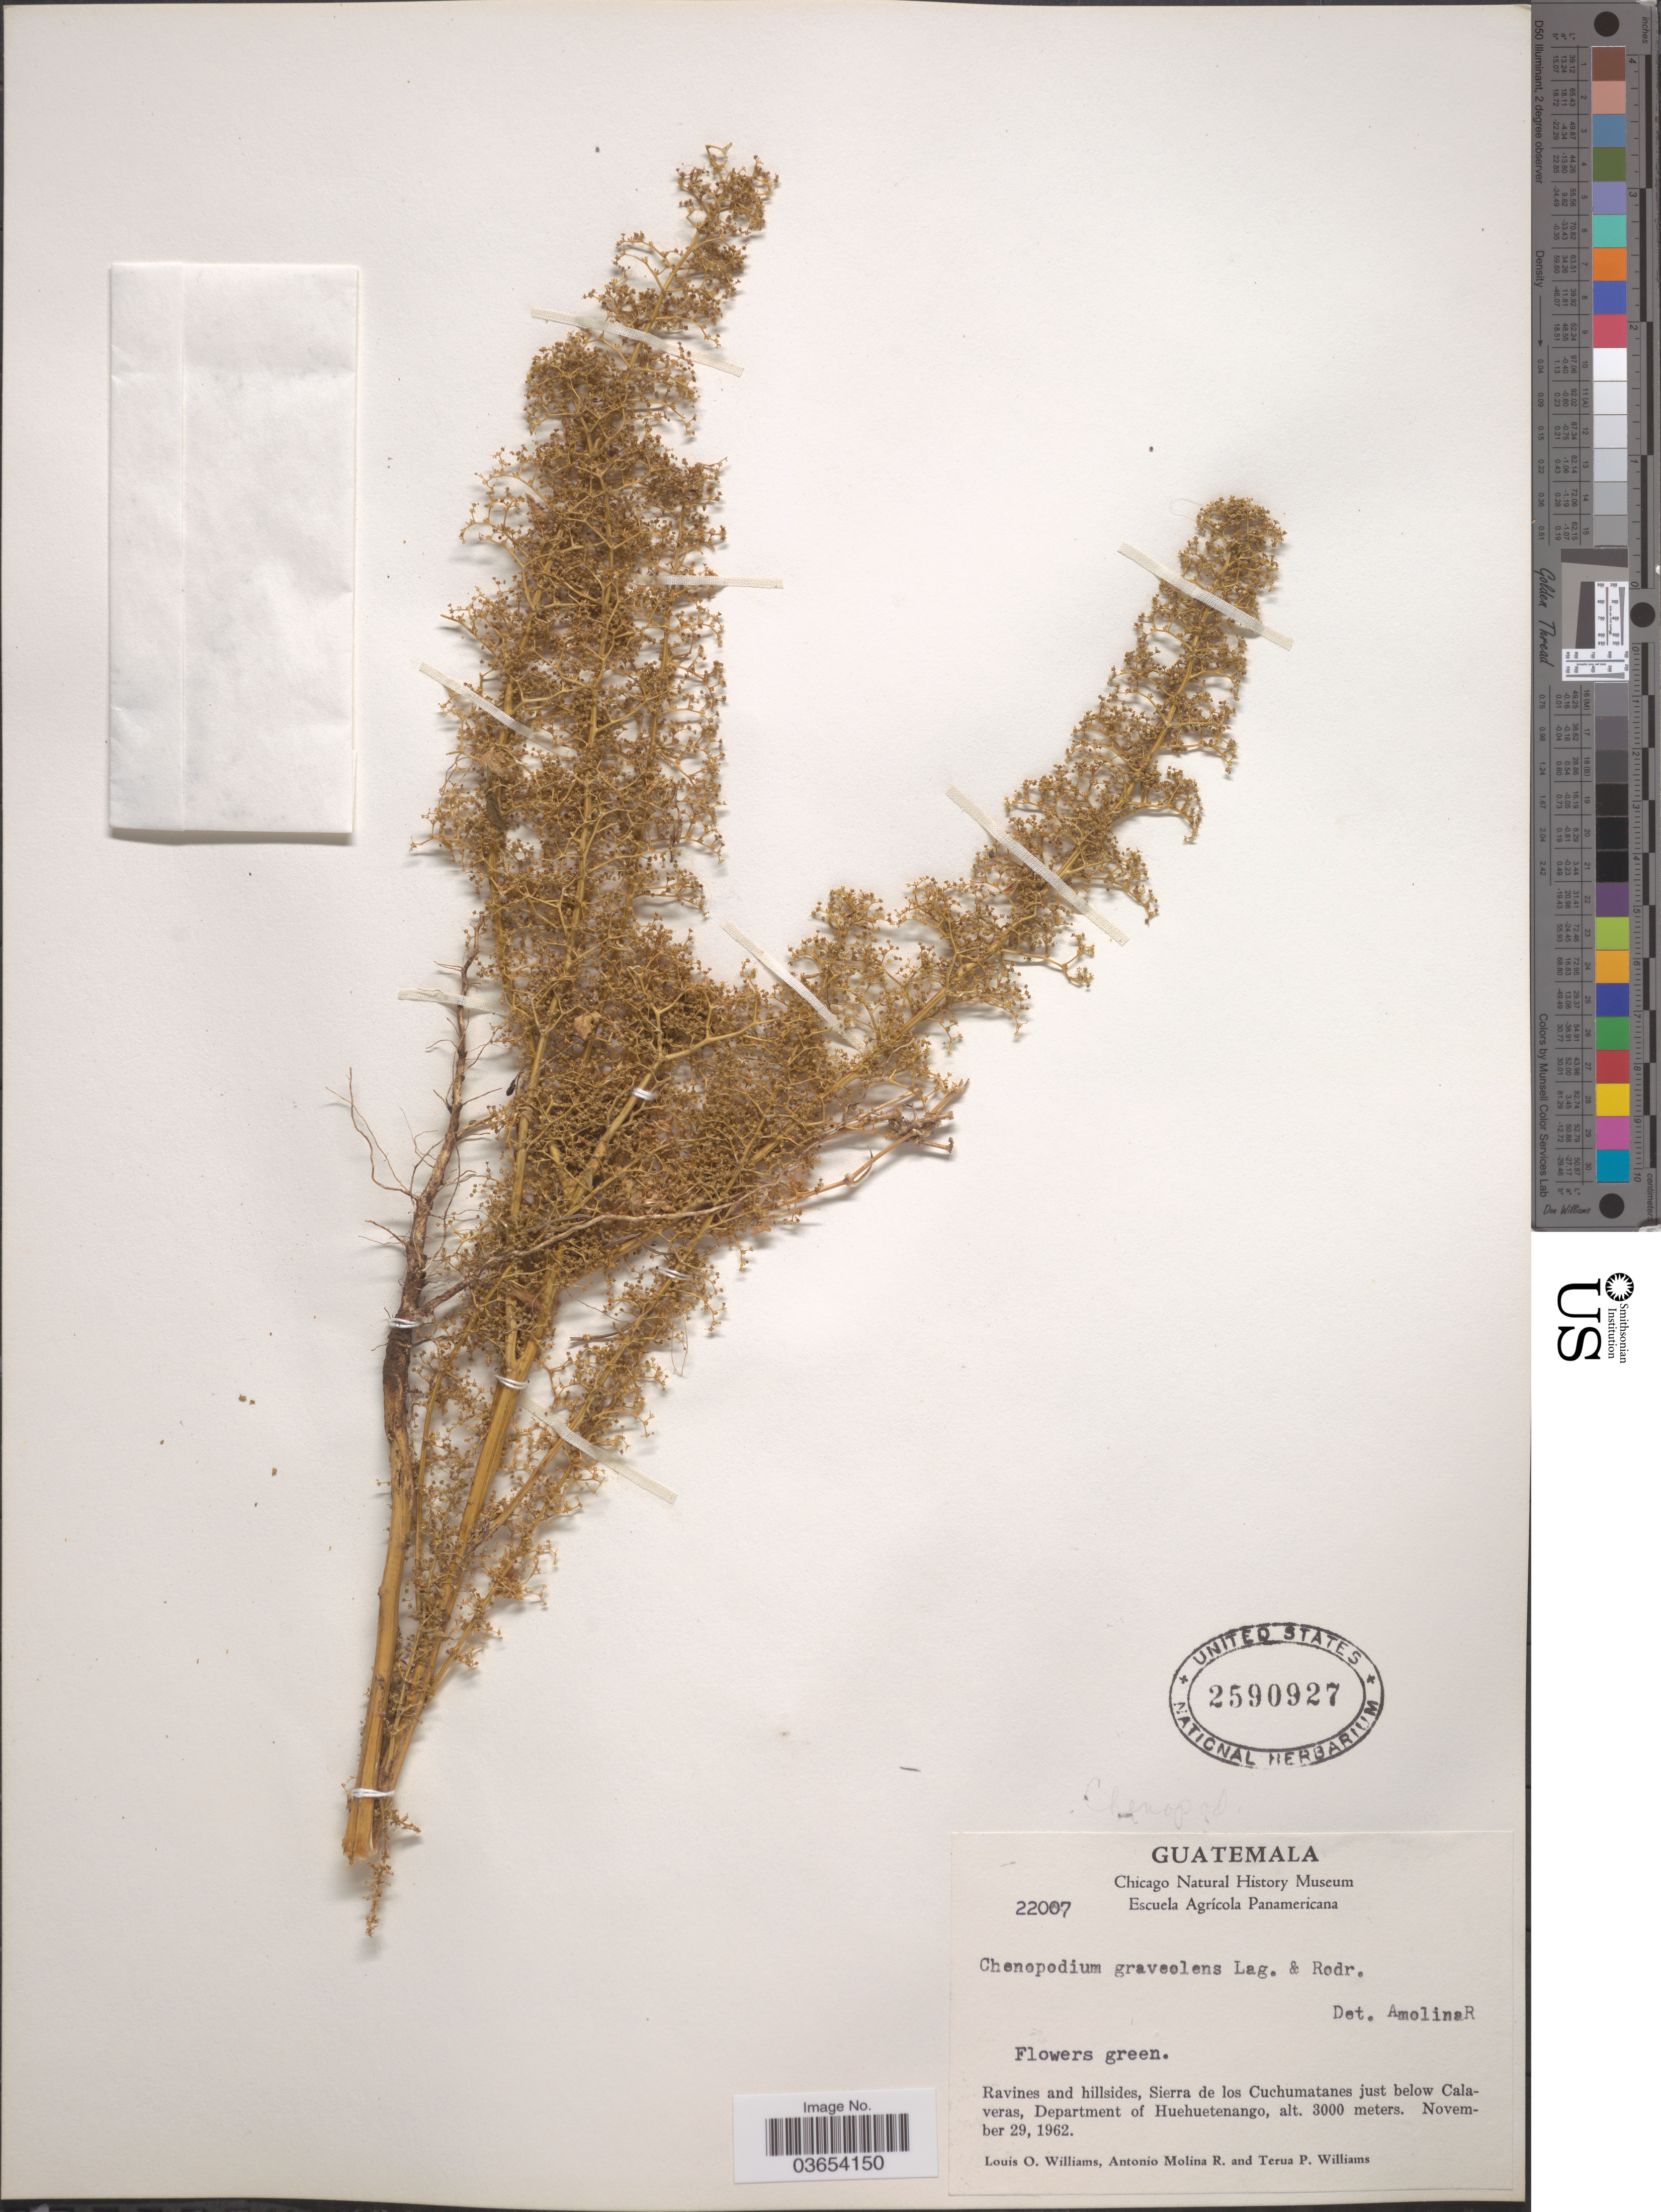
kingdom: Plantae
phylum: Tracheophyta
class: Magnoliopsida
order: Caryophyllales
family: Amaranthaceae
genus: Chenopodium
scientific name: Chenopodium graveolens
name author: Lag. & Rodr.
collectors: L. O. Williams, A. Molina R. & T. Williams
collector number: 22007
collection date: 1962-11-29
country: Guatemala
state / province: Huehuetenango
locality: Ravines and hillsides, Sierra de los Cuchumatanes just below Calaveras, Department of Huehuetenango.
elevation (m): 3000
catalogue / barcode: US 2590927